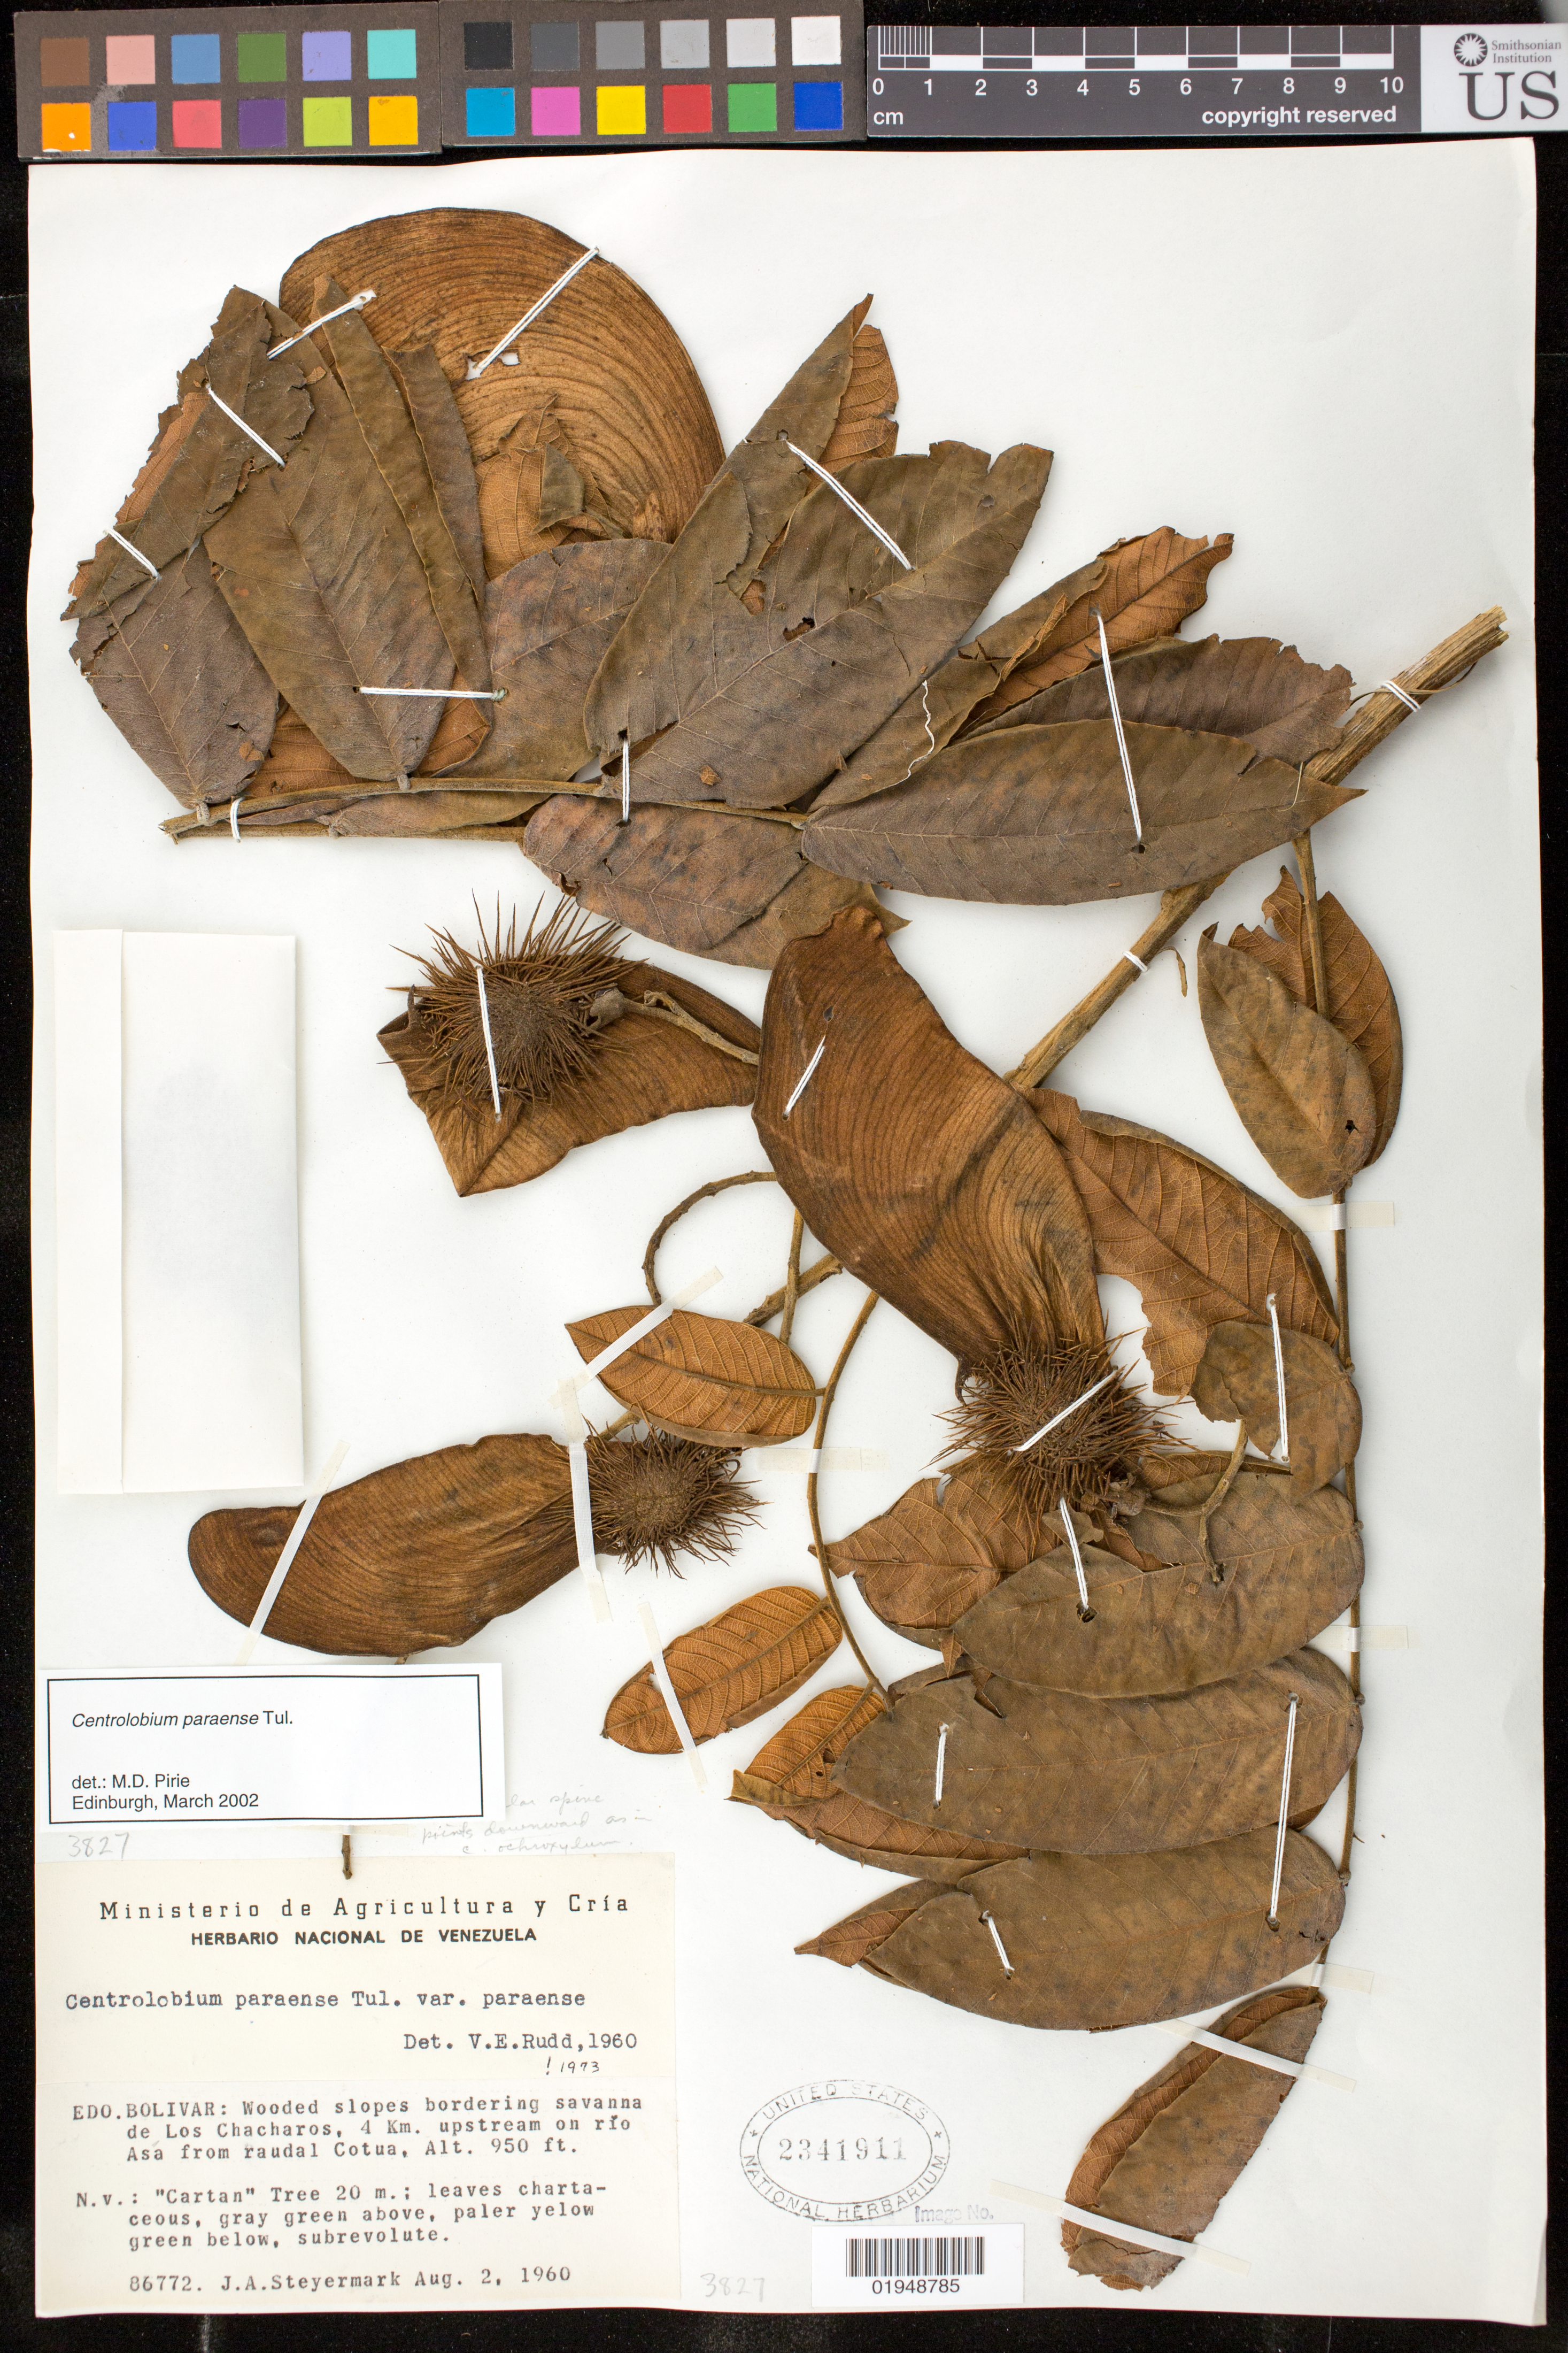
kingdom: Plantae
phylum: Tracheophyta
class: Magnoliopsida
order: Fabales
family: Fabaceae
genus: Centrolobium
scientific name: Centrolobium paraense var. paraense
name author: Tul.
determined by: Pirie, M. D., (U)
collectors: J. Steyermark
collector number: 86772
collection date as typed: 2-Aug-60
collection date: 1960-08-02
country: Venezuela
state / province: Bolívar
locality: Los Chacharos, 4 km upstream on Río Asa from Raudal Cotua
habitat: Wooded slopes bordering savanna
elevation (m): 290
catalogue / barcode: US 2341911